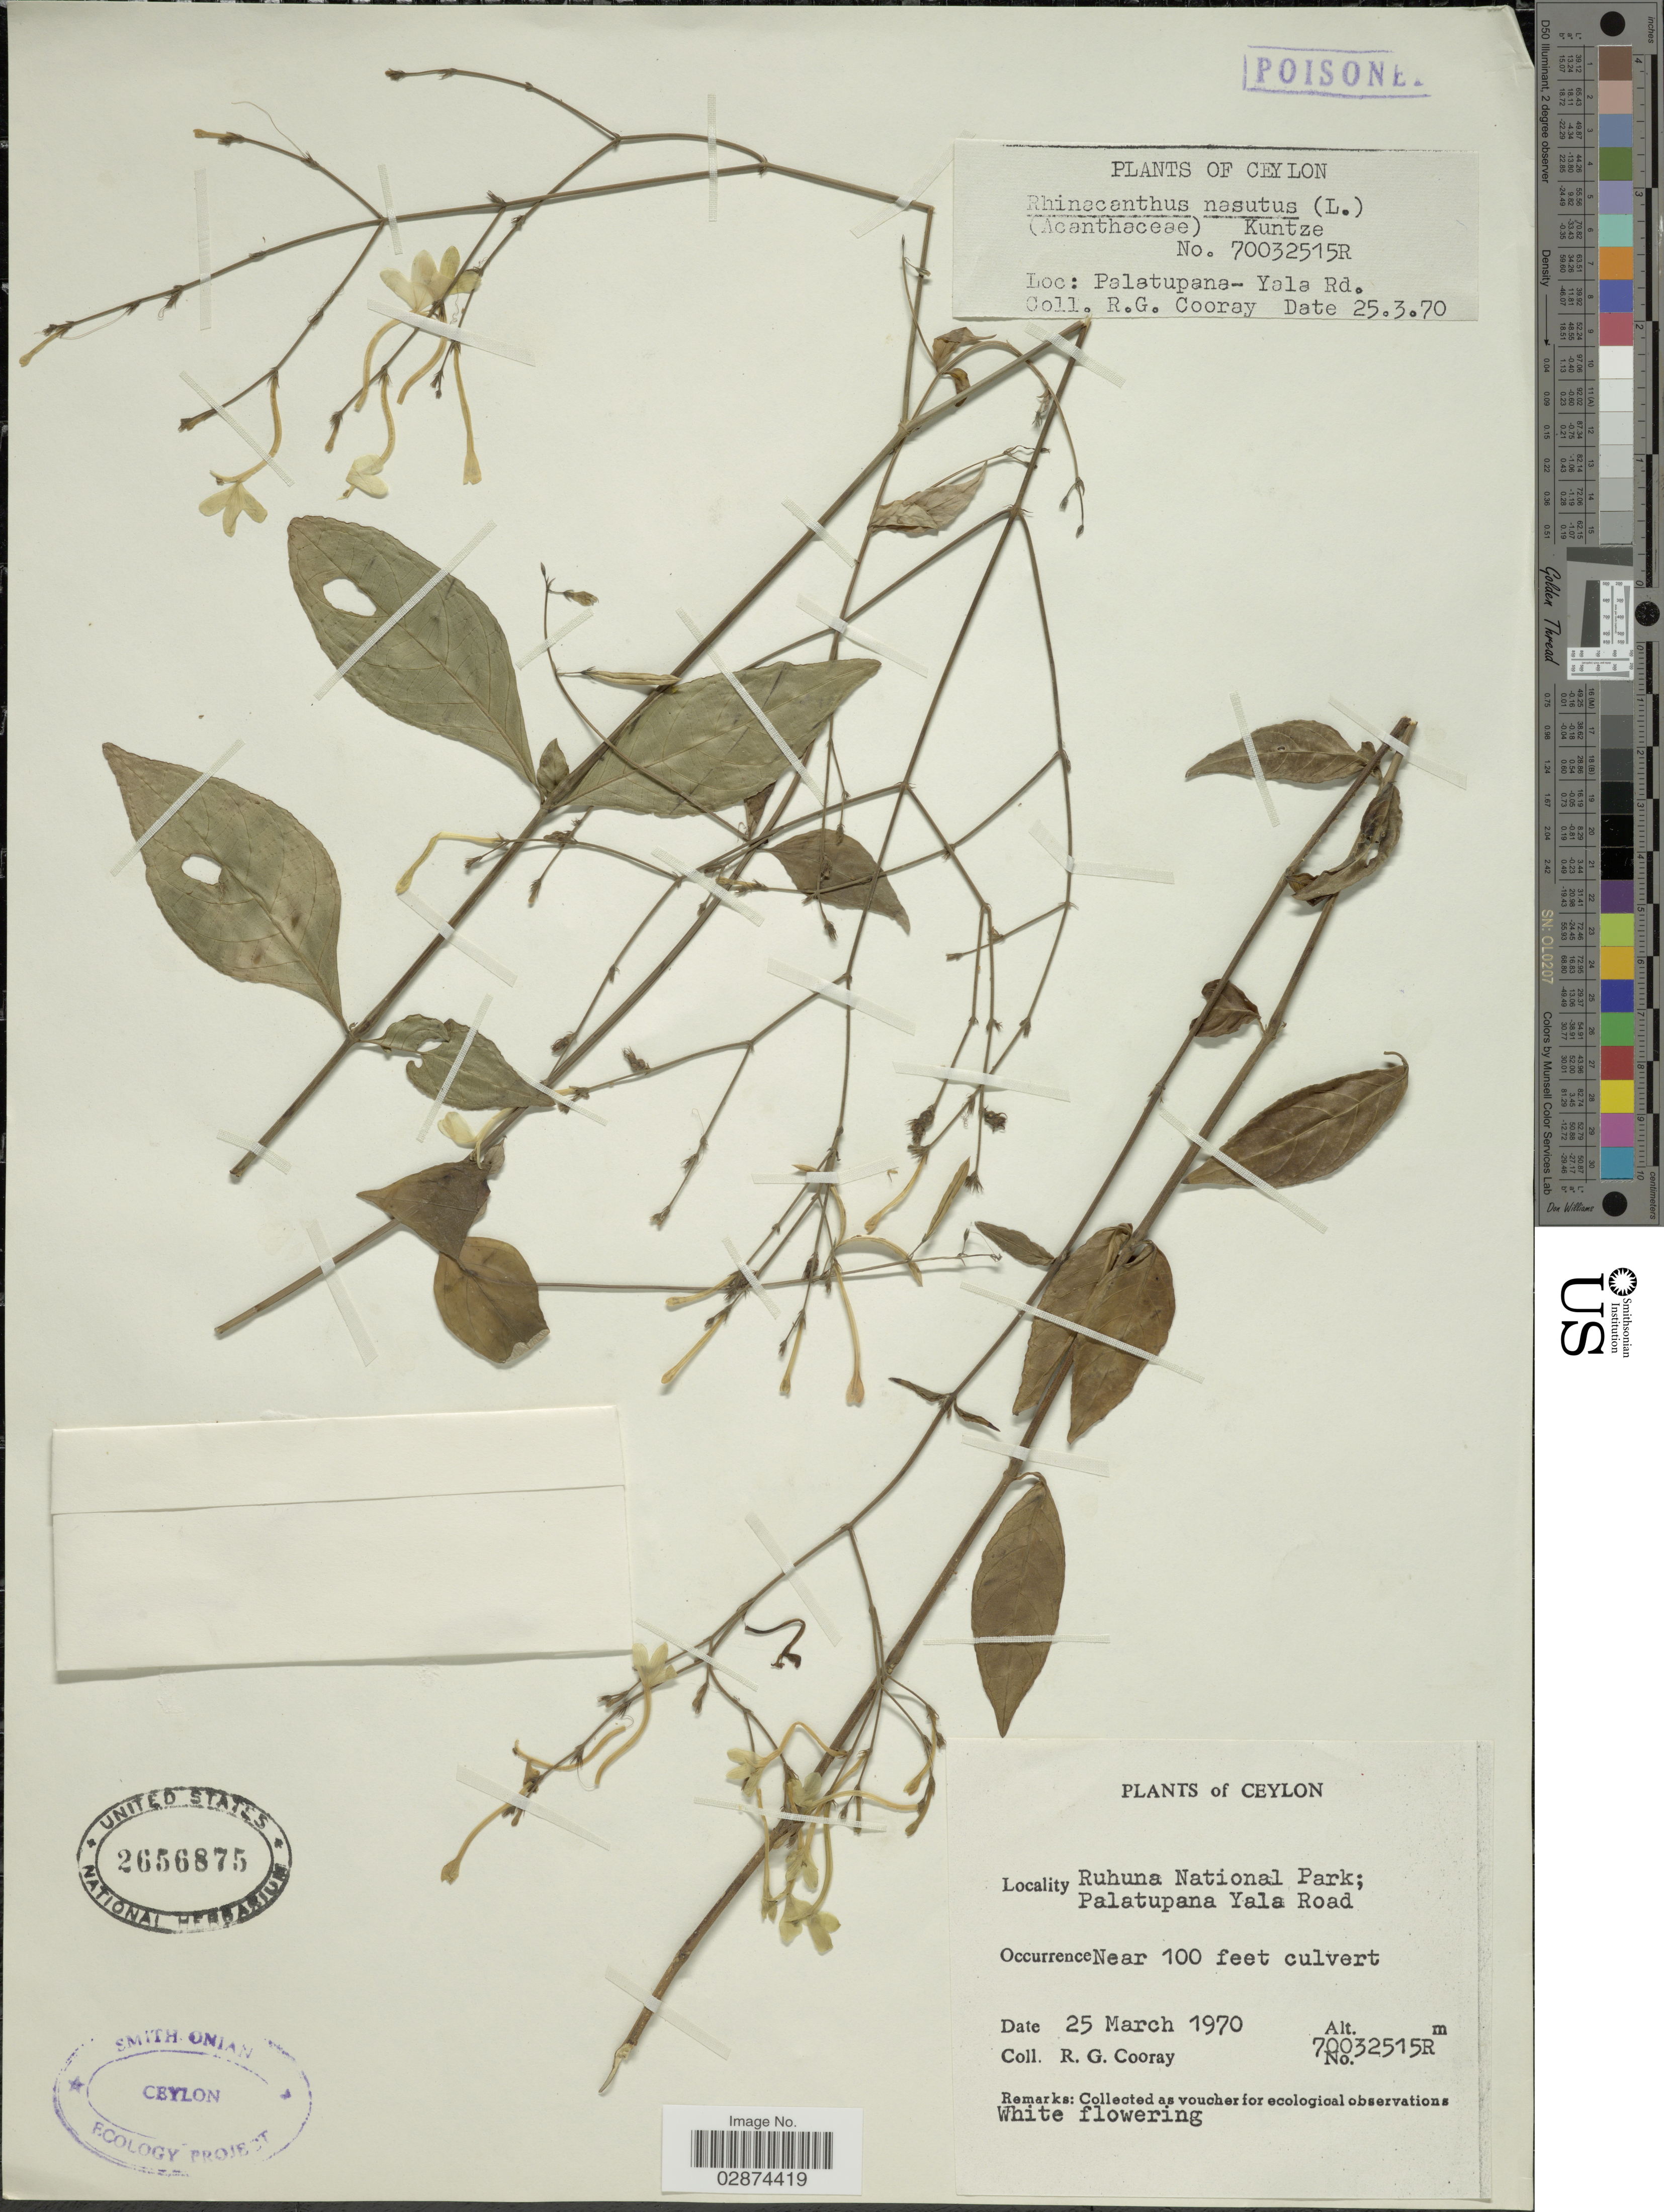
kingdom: Plantae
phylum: Tracheophyta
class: Magnoliopsida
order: Lamiales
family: Acanthaceae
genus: Rhinacanthus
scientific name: Rhinacanthus nasutus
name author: (L.) Kurz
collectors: R. Cooray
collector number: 70032515R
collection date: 1970-03-25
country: Sri Lanka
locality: Ceylon. Ruhuna National Park; Palatupana Yala Road. Near 100 feet culvert.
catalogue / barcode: US 2656875